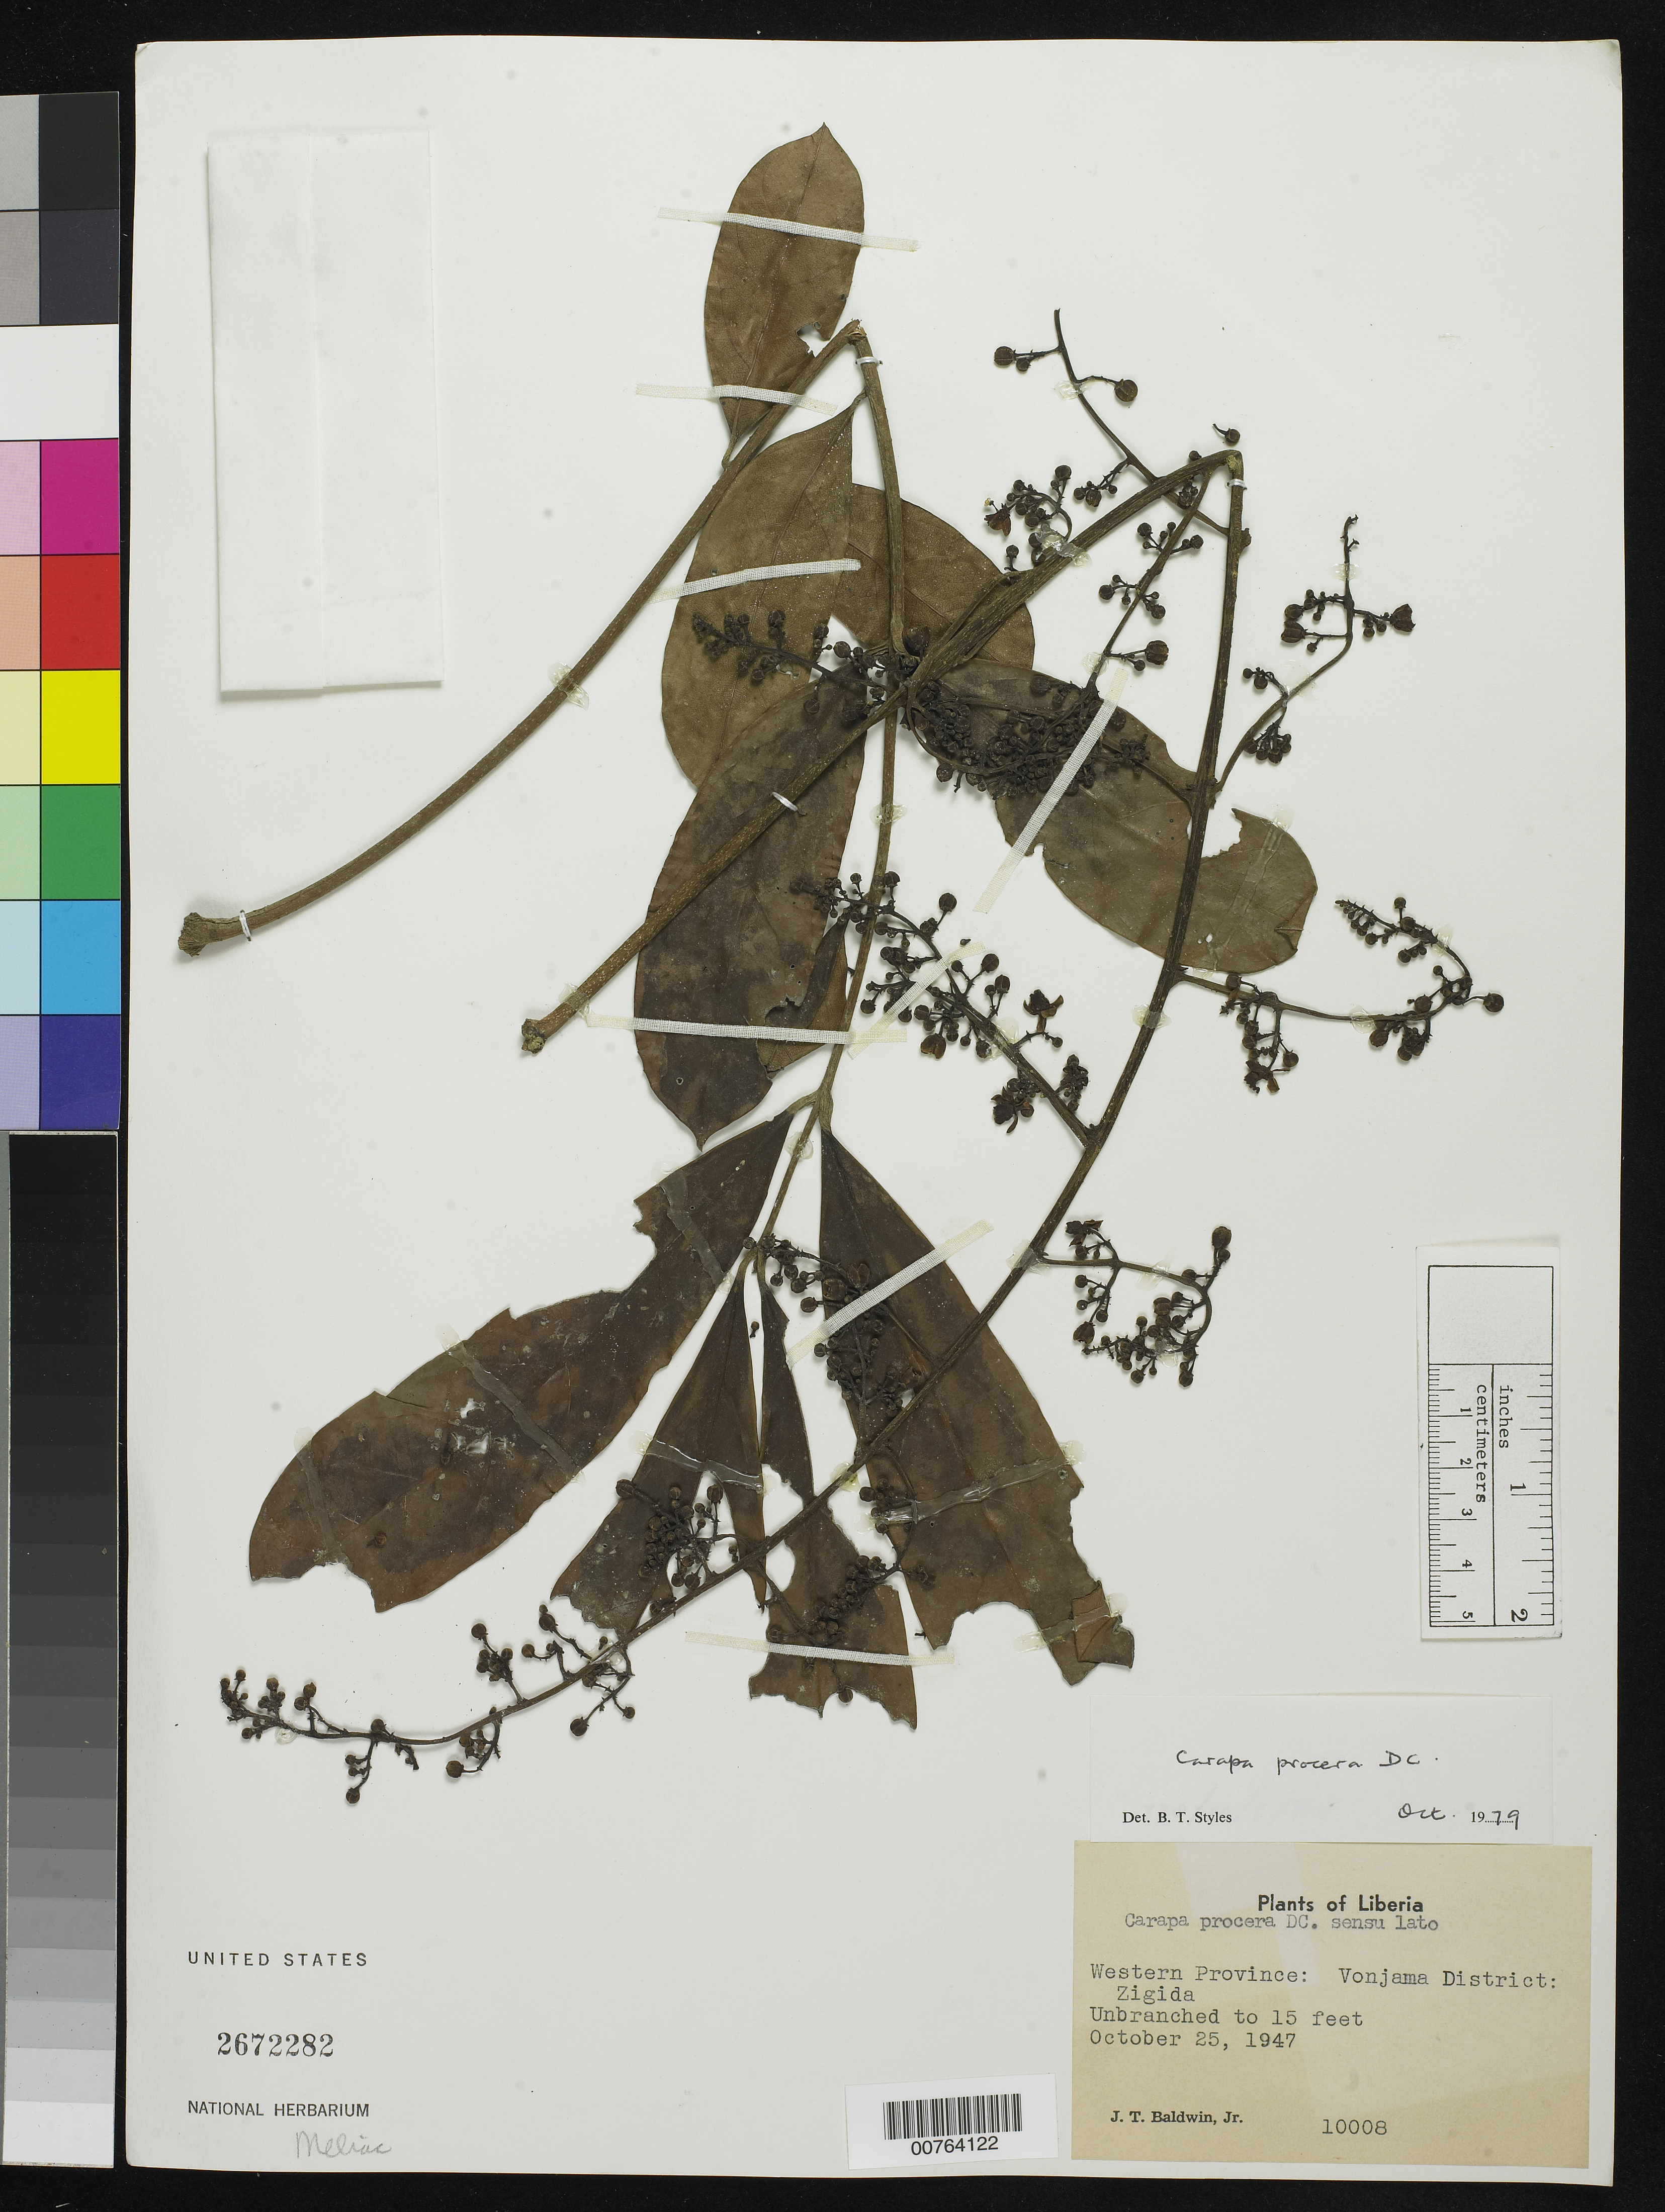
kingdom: Plantae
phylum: Tracheophyta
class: Magnoliopsida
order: Sapindales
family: Meliaceae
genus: Carapa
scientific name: Carapa procera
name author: DC.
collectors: J. T. Baldwin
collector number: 10008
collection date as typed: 25 Oct 1947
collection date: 1947-10-25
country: Liberia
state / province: Lofa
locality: Western Province: Vonjama District, Zigida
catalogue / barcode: US 2672282